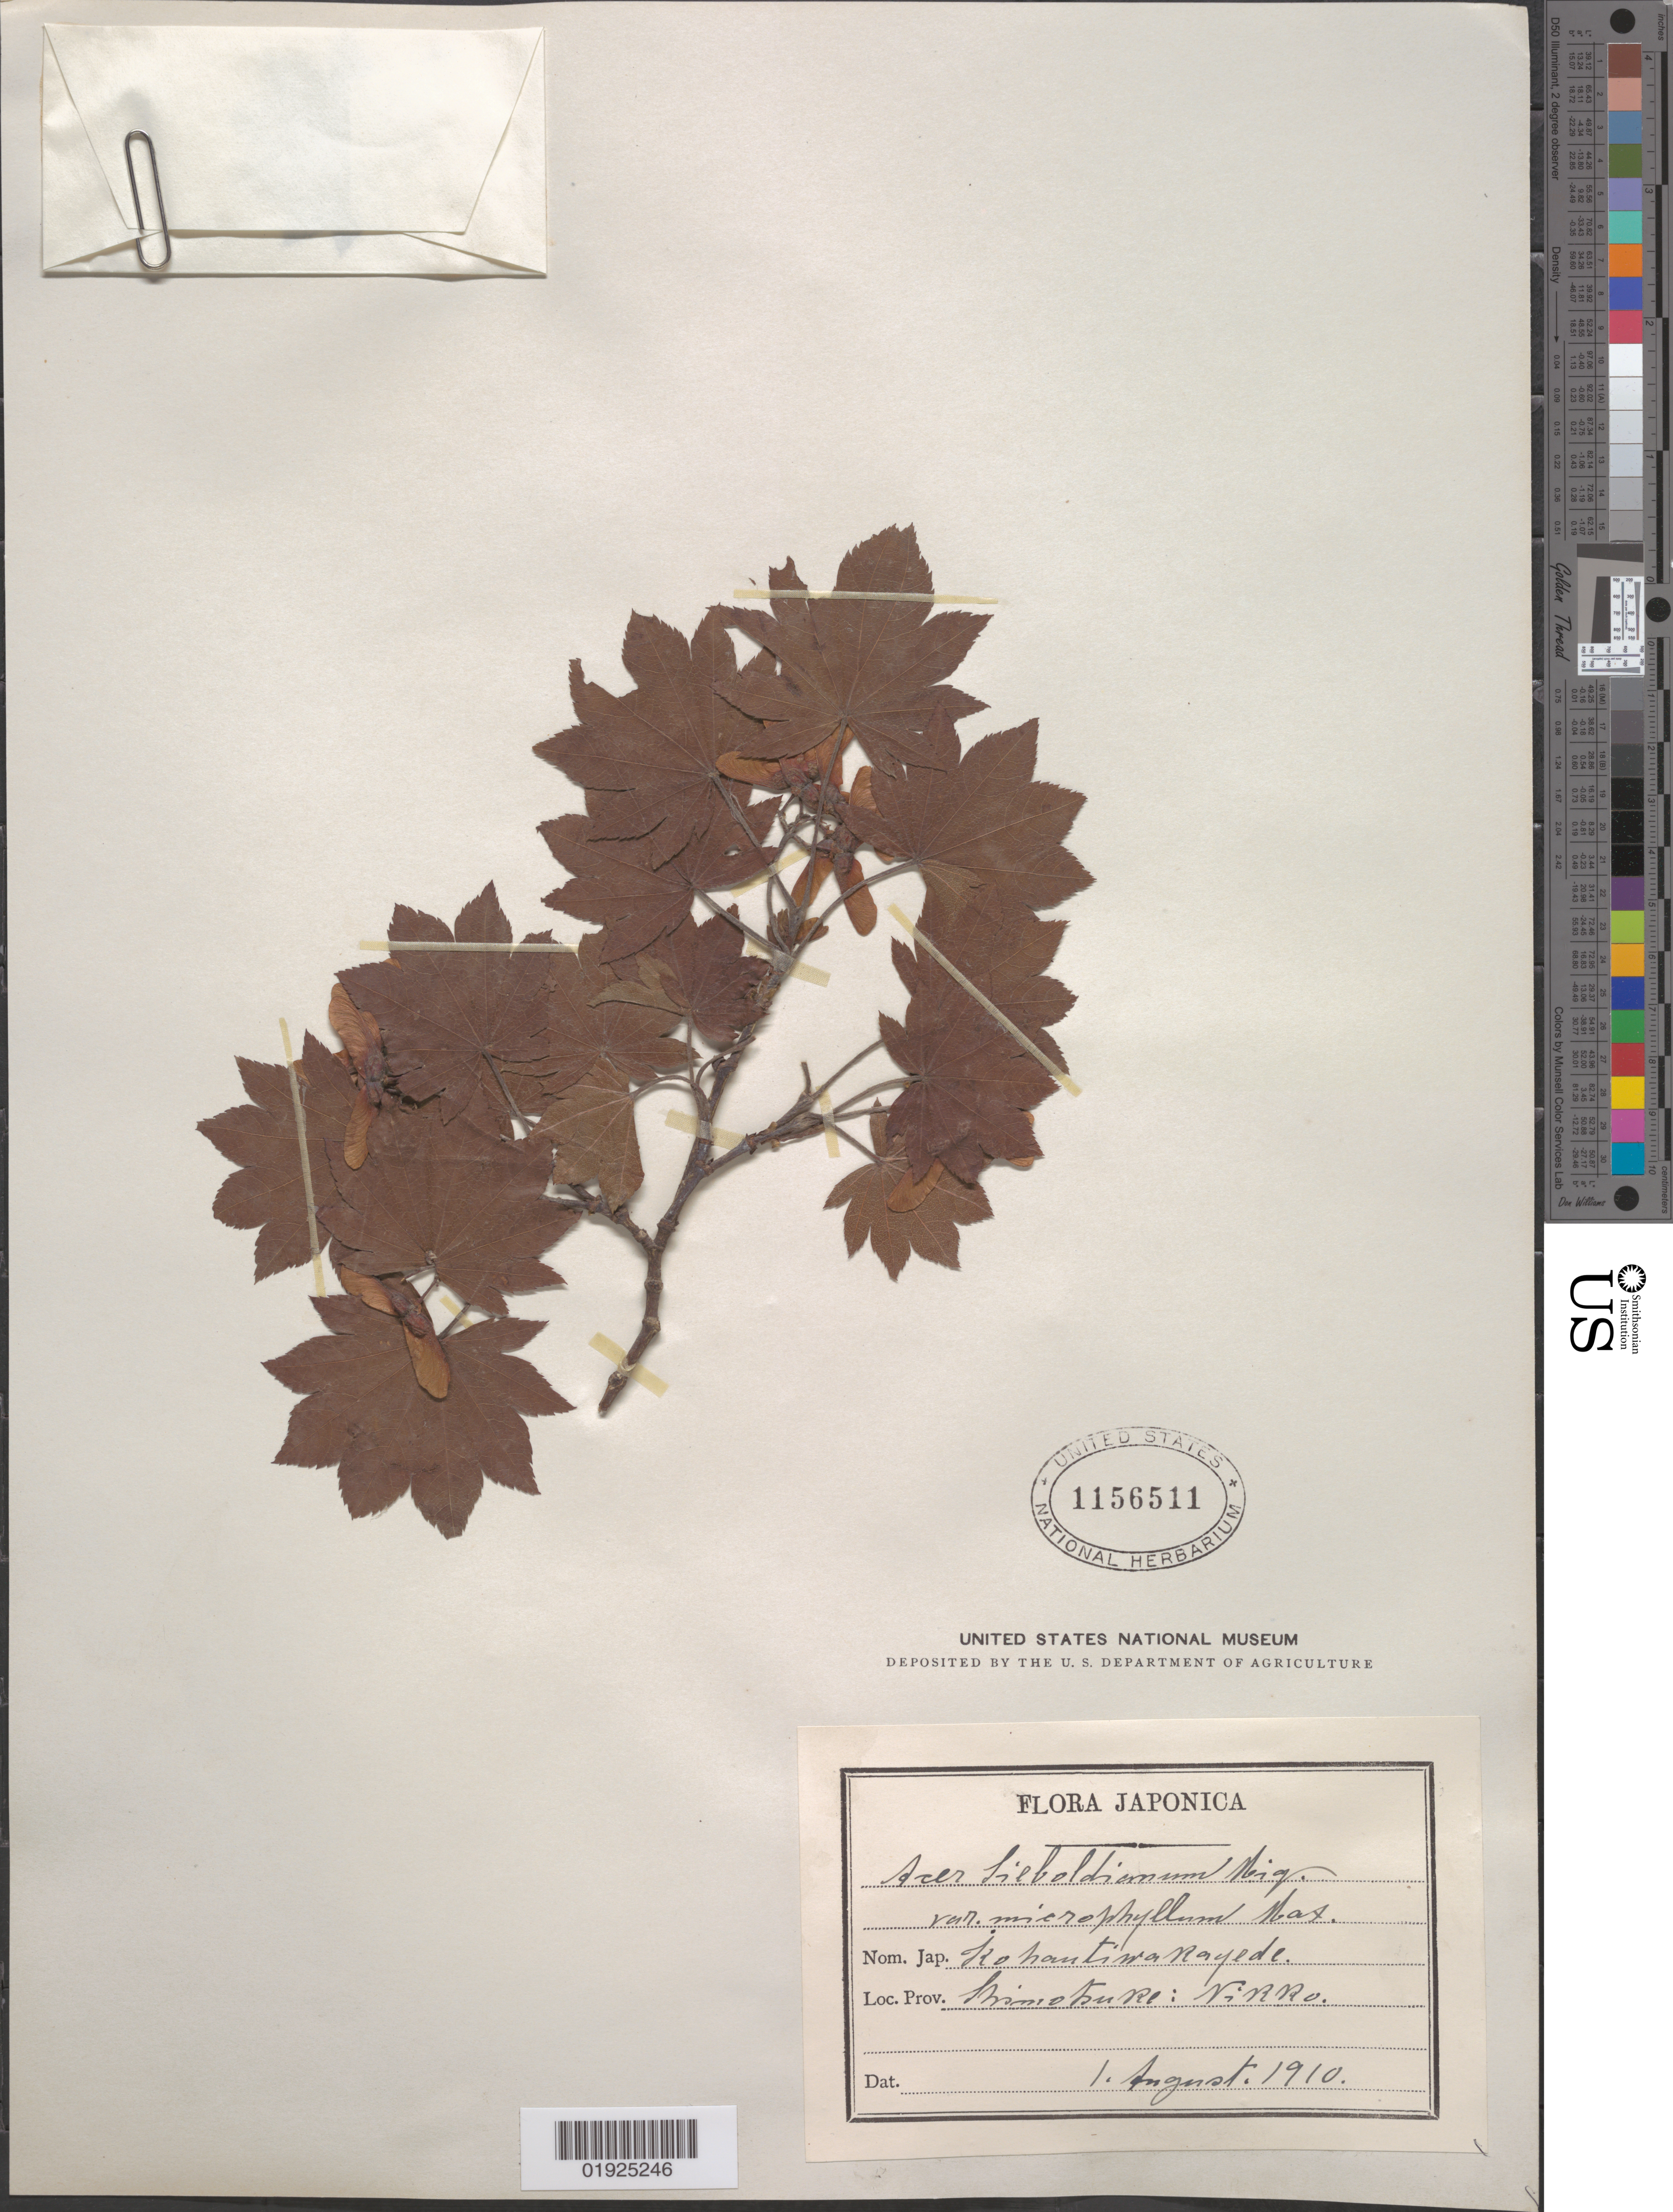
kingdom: Plantae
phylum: Tracheophyta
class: Magnoliopsida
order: Sapindales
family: Sapindaceae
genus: Acer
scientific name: Acer sieboldianum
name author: Miq.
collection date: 1910-08-01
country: Japan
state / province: Totigi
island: Honshu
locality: Shimokuri [?]: Nikko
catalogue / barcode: US 1156511